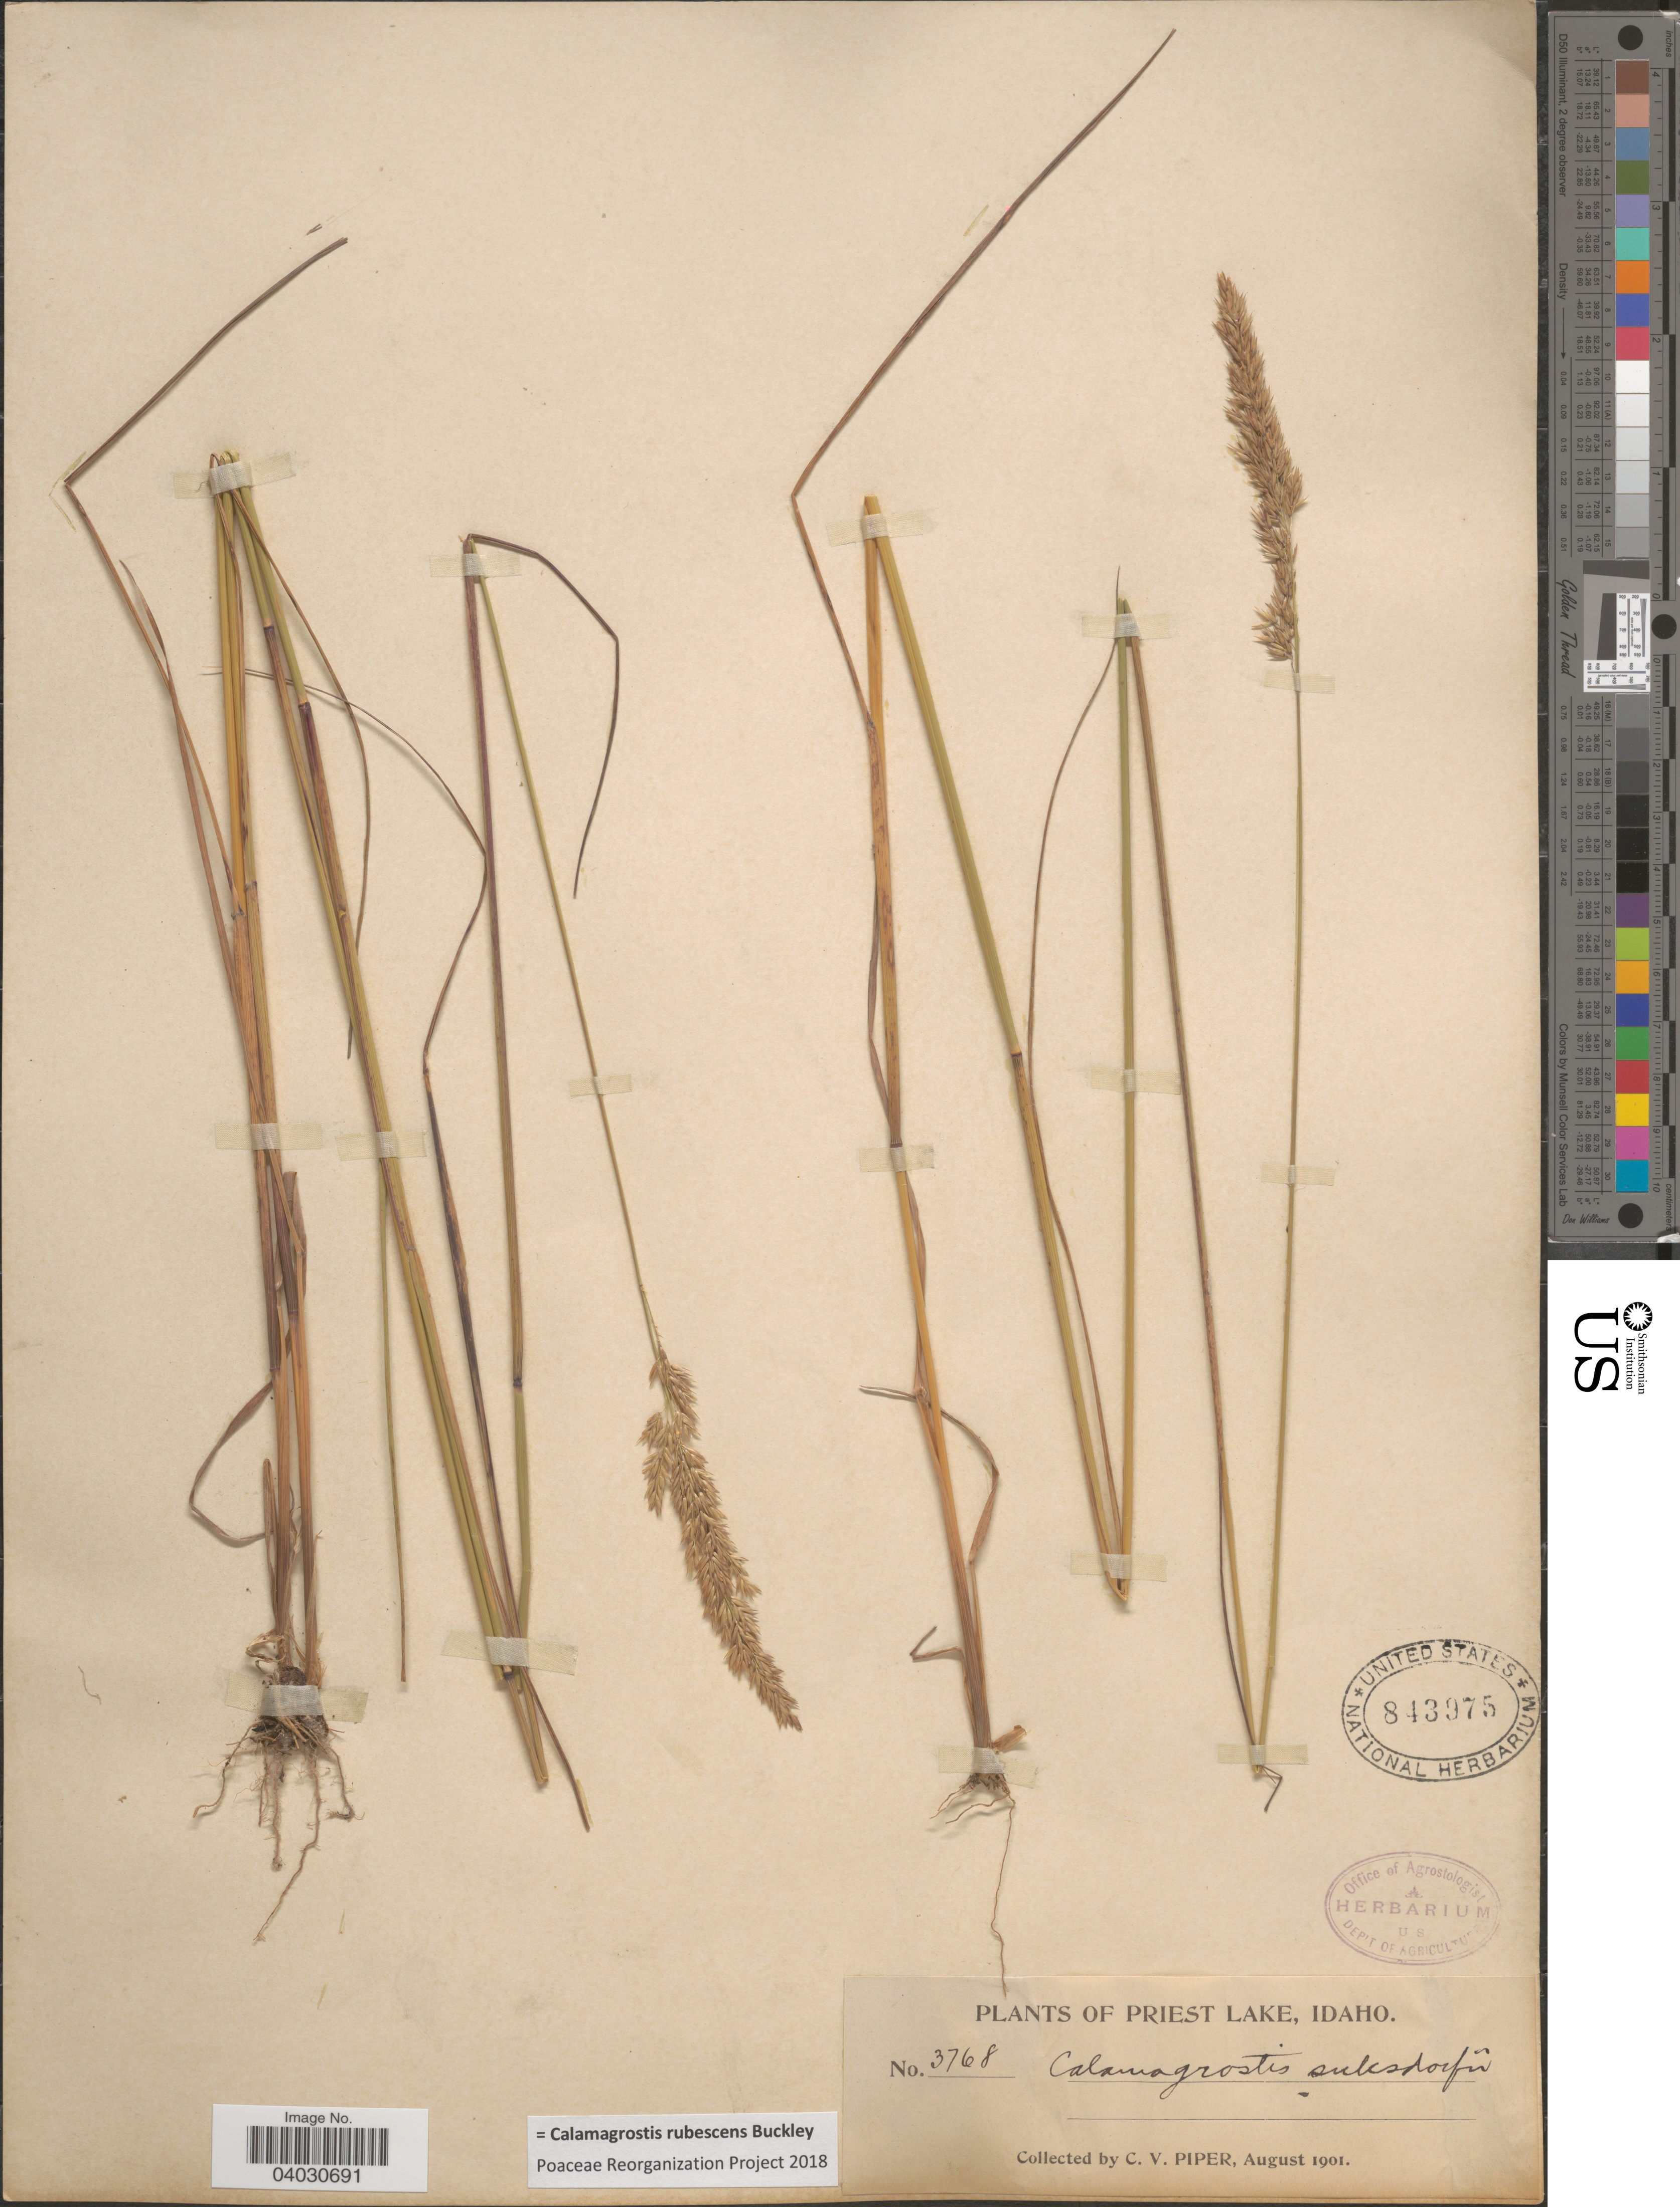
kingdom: Plantae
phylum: Tracheophyta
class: Liliopsida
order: Poales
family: Poaceae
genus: Calamagrostis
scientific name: Calamagrostis rubescens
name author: Buckley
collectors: C. V. Piper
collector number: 3768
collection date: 1901-08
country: United States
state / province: Idaho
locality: Priest Lake.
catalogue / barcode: US 843975